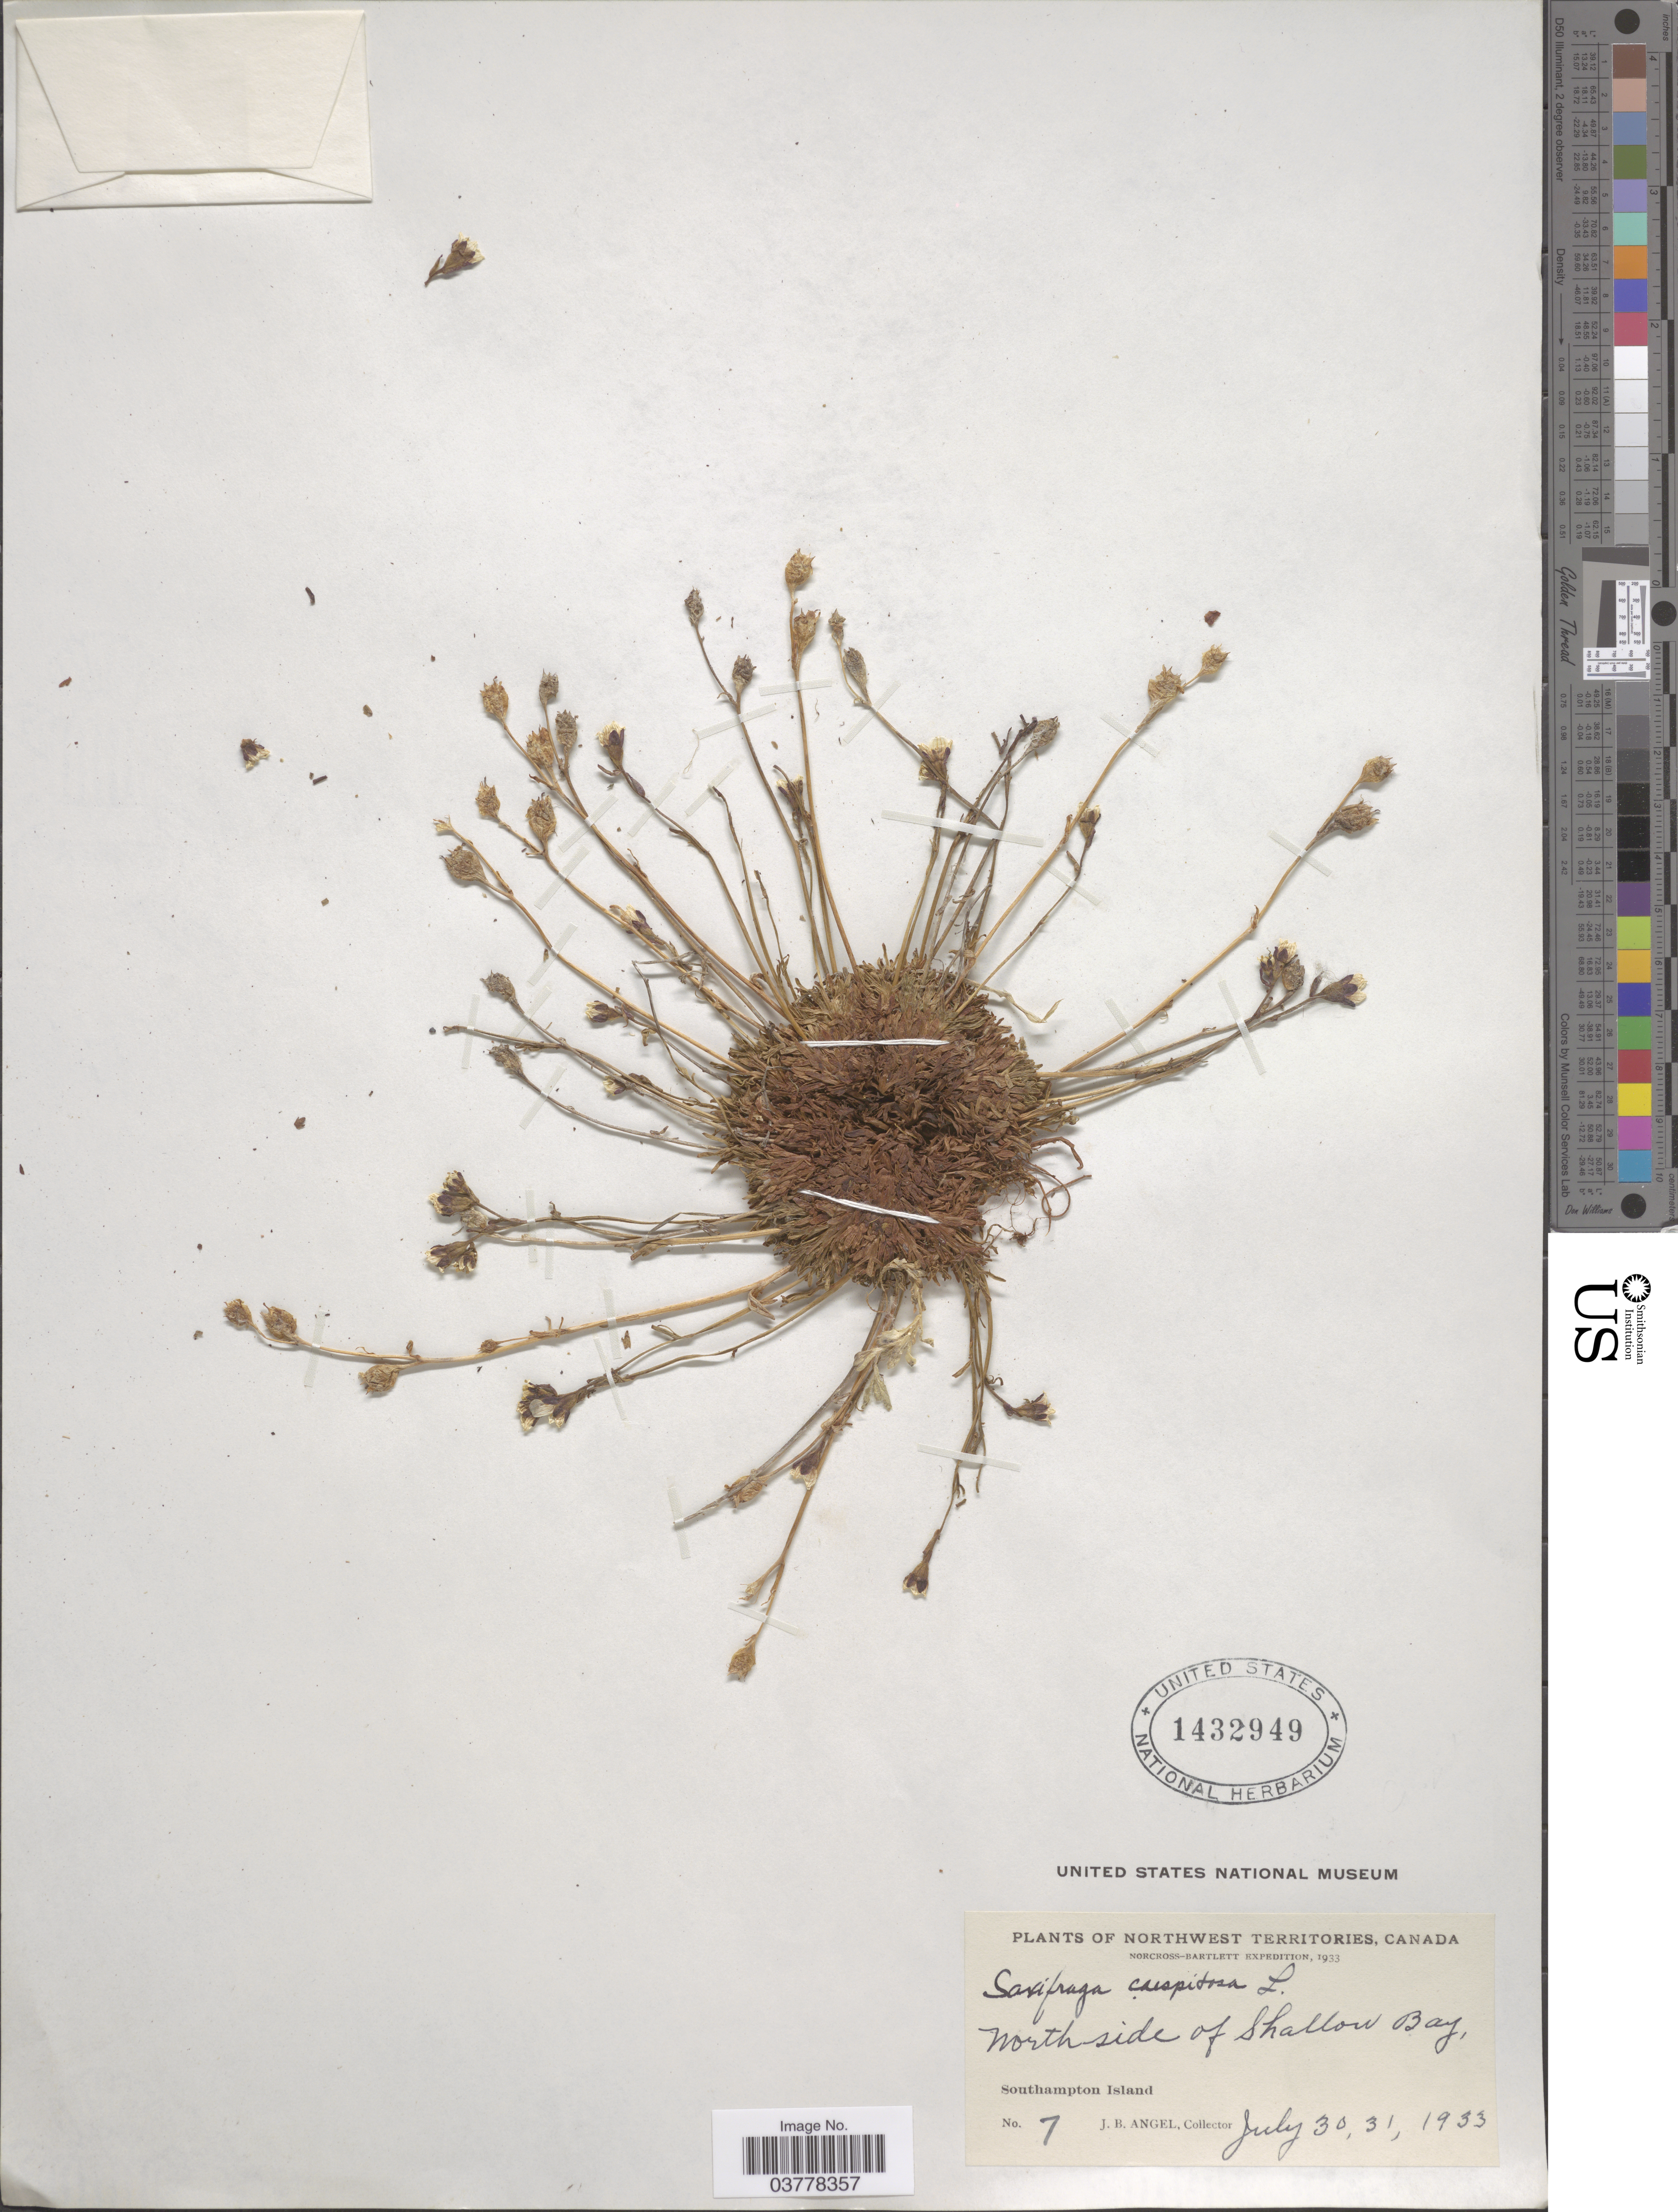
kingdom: Plantae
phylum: Tracheophyta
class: Magnoliopsida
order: Saxifragales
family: Saxifragaceae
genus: Saxifraga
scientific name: Saxifraga caespitosa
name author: L.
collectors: J. Angel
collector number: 7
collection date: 1933-07-30/1933-07-31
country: Canada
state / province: Northwest Territories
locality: North side of Shallow Bay, Southampton Island.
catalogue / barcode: US 1432949